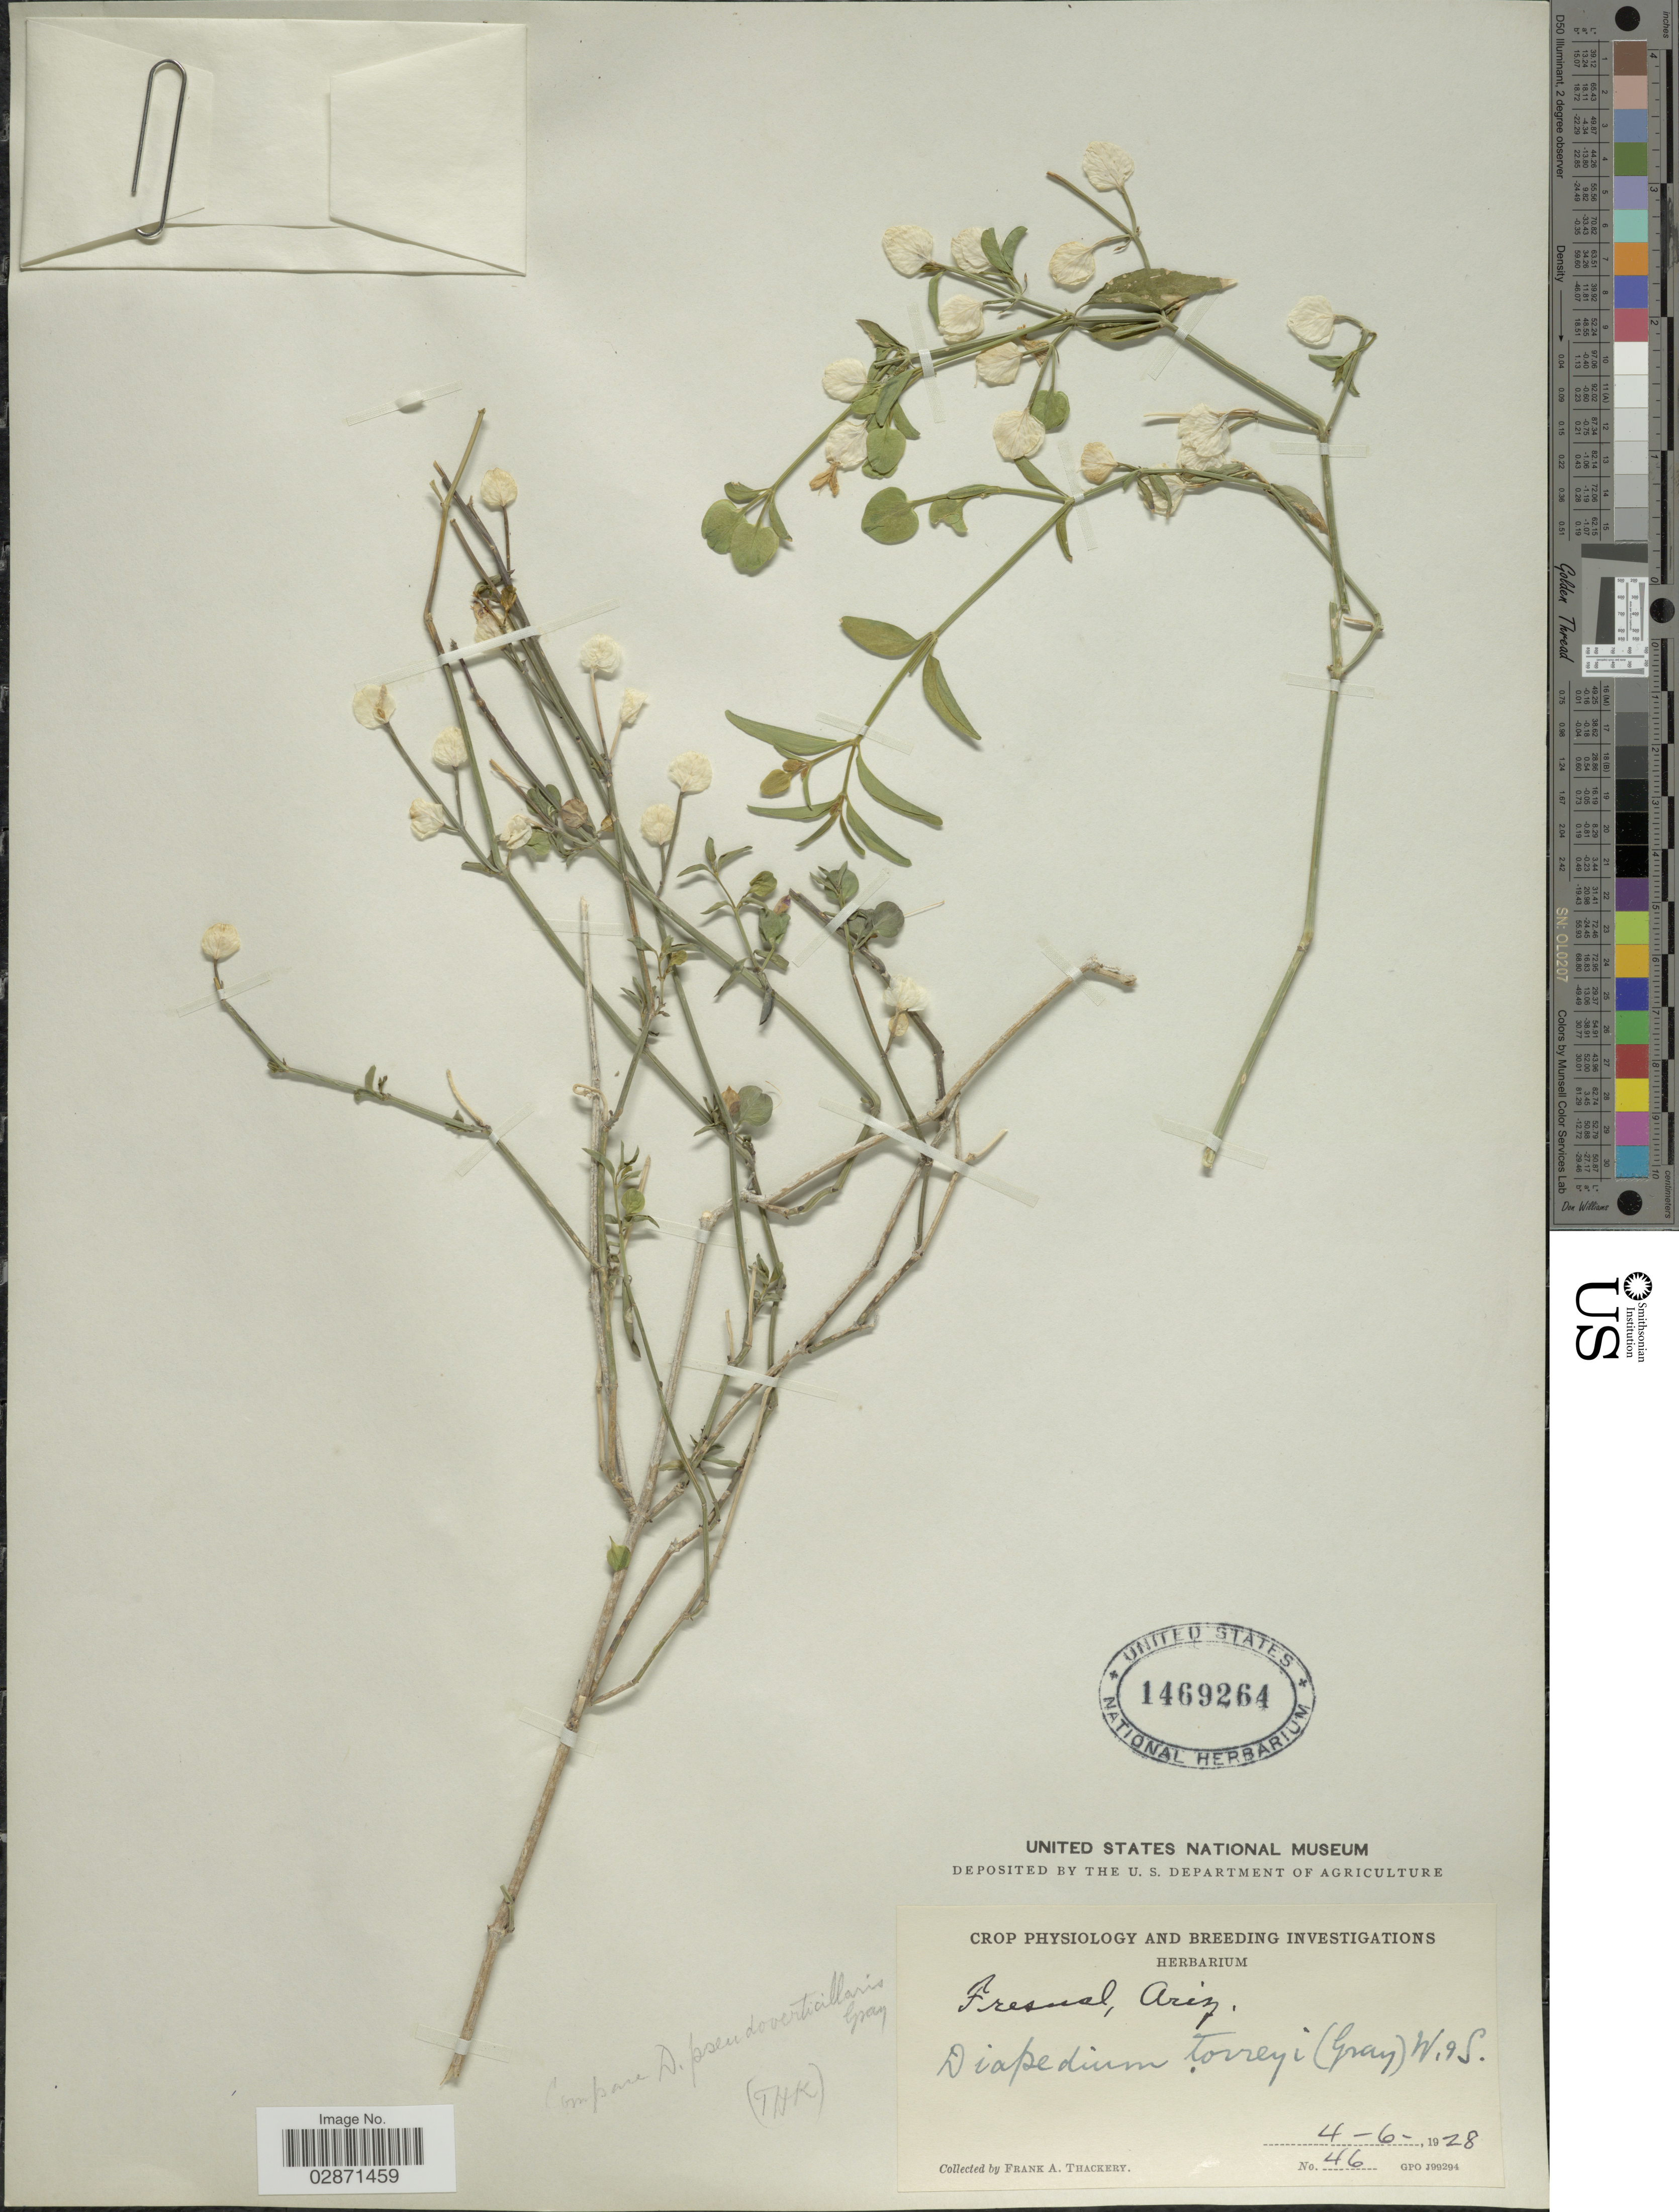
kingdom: Plantae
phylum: Tracheophyta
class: Magnoliopsida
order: Lamiales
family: Acanthaceae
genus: Dicliptera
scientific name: Dicliptera resupinata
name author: (Vahl) Juss.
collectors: F. Thackery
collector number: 46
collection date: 1928-04-06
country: United States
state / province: Arizona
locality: Fresnal.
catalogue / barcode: US 1469264